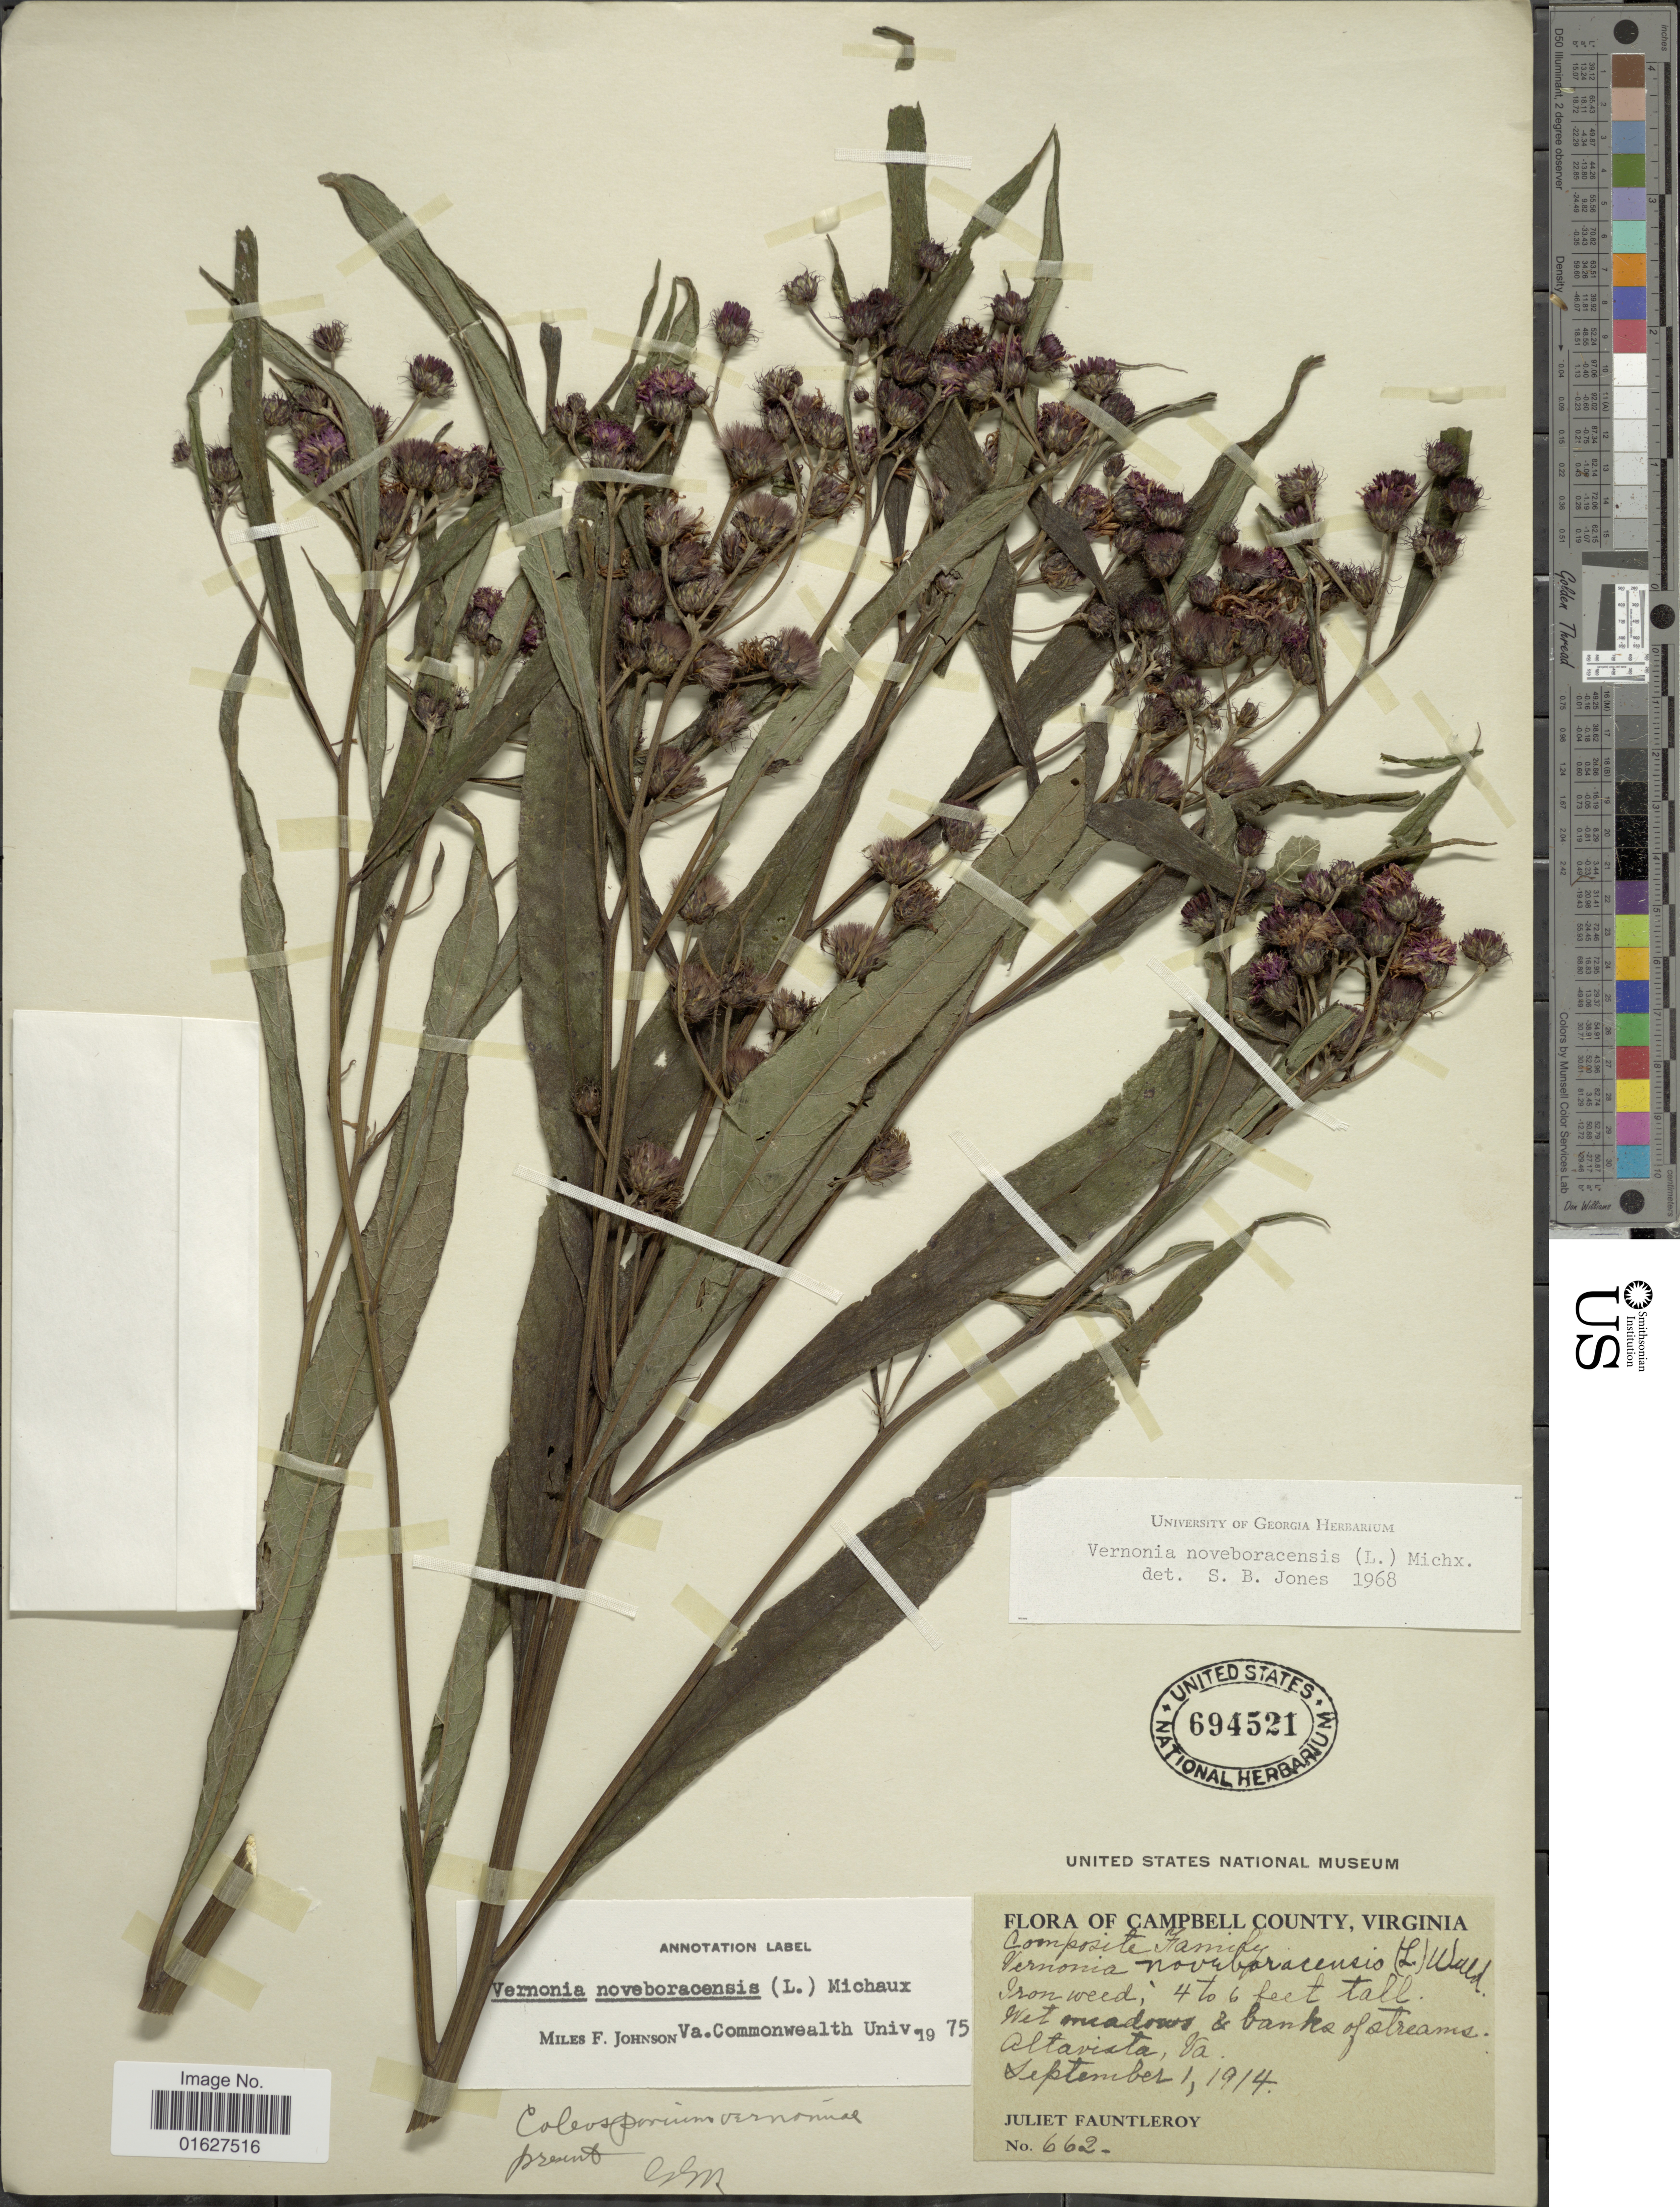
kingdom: Plantae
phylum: Tracheophyta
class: Magnoliopsida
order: Asterales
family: Asteraceae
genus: Vernonia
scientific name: Vernonia noveboracensis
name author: (L.) Michx.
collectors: J. Fauntleroy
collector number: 662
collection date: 1914-09-01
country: United States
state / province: Virginia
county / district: Campbell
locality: Campbell County, Virginia. wet meadows & banks of streams. Altavista. Va.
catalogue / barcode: US 694521